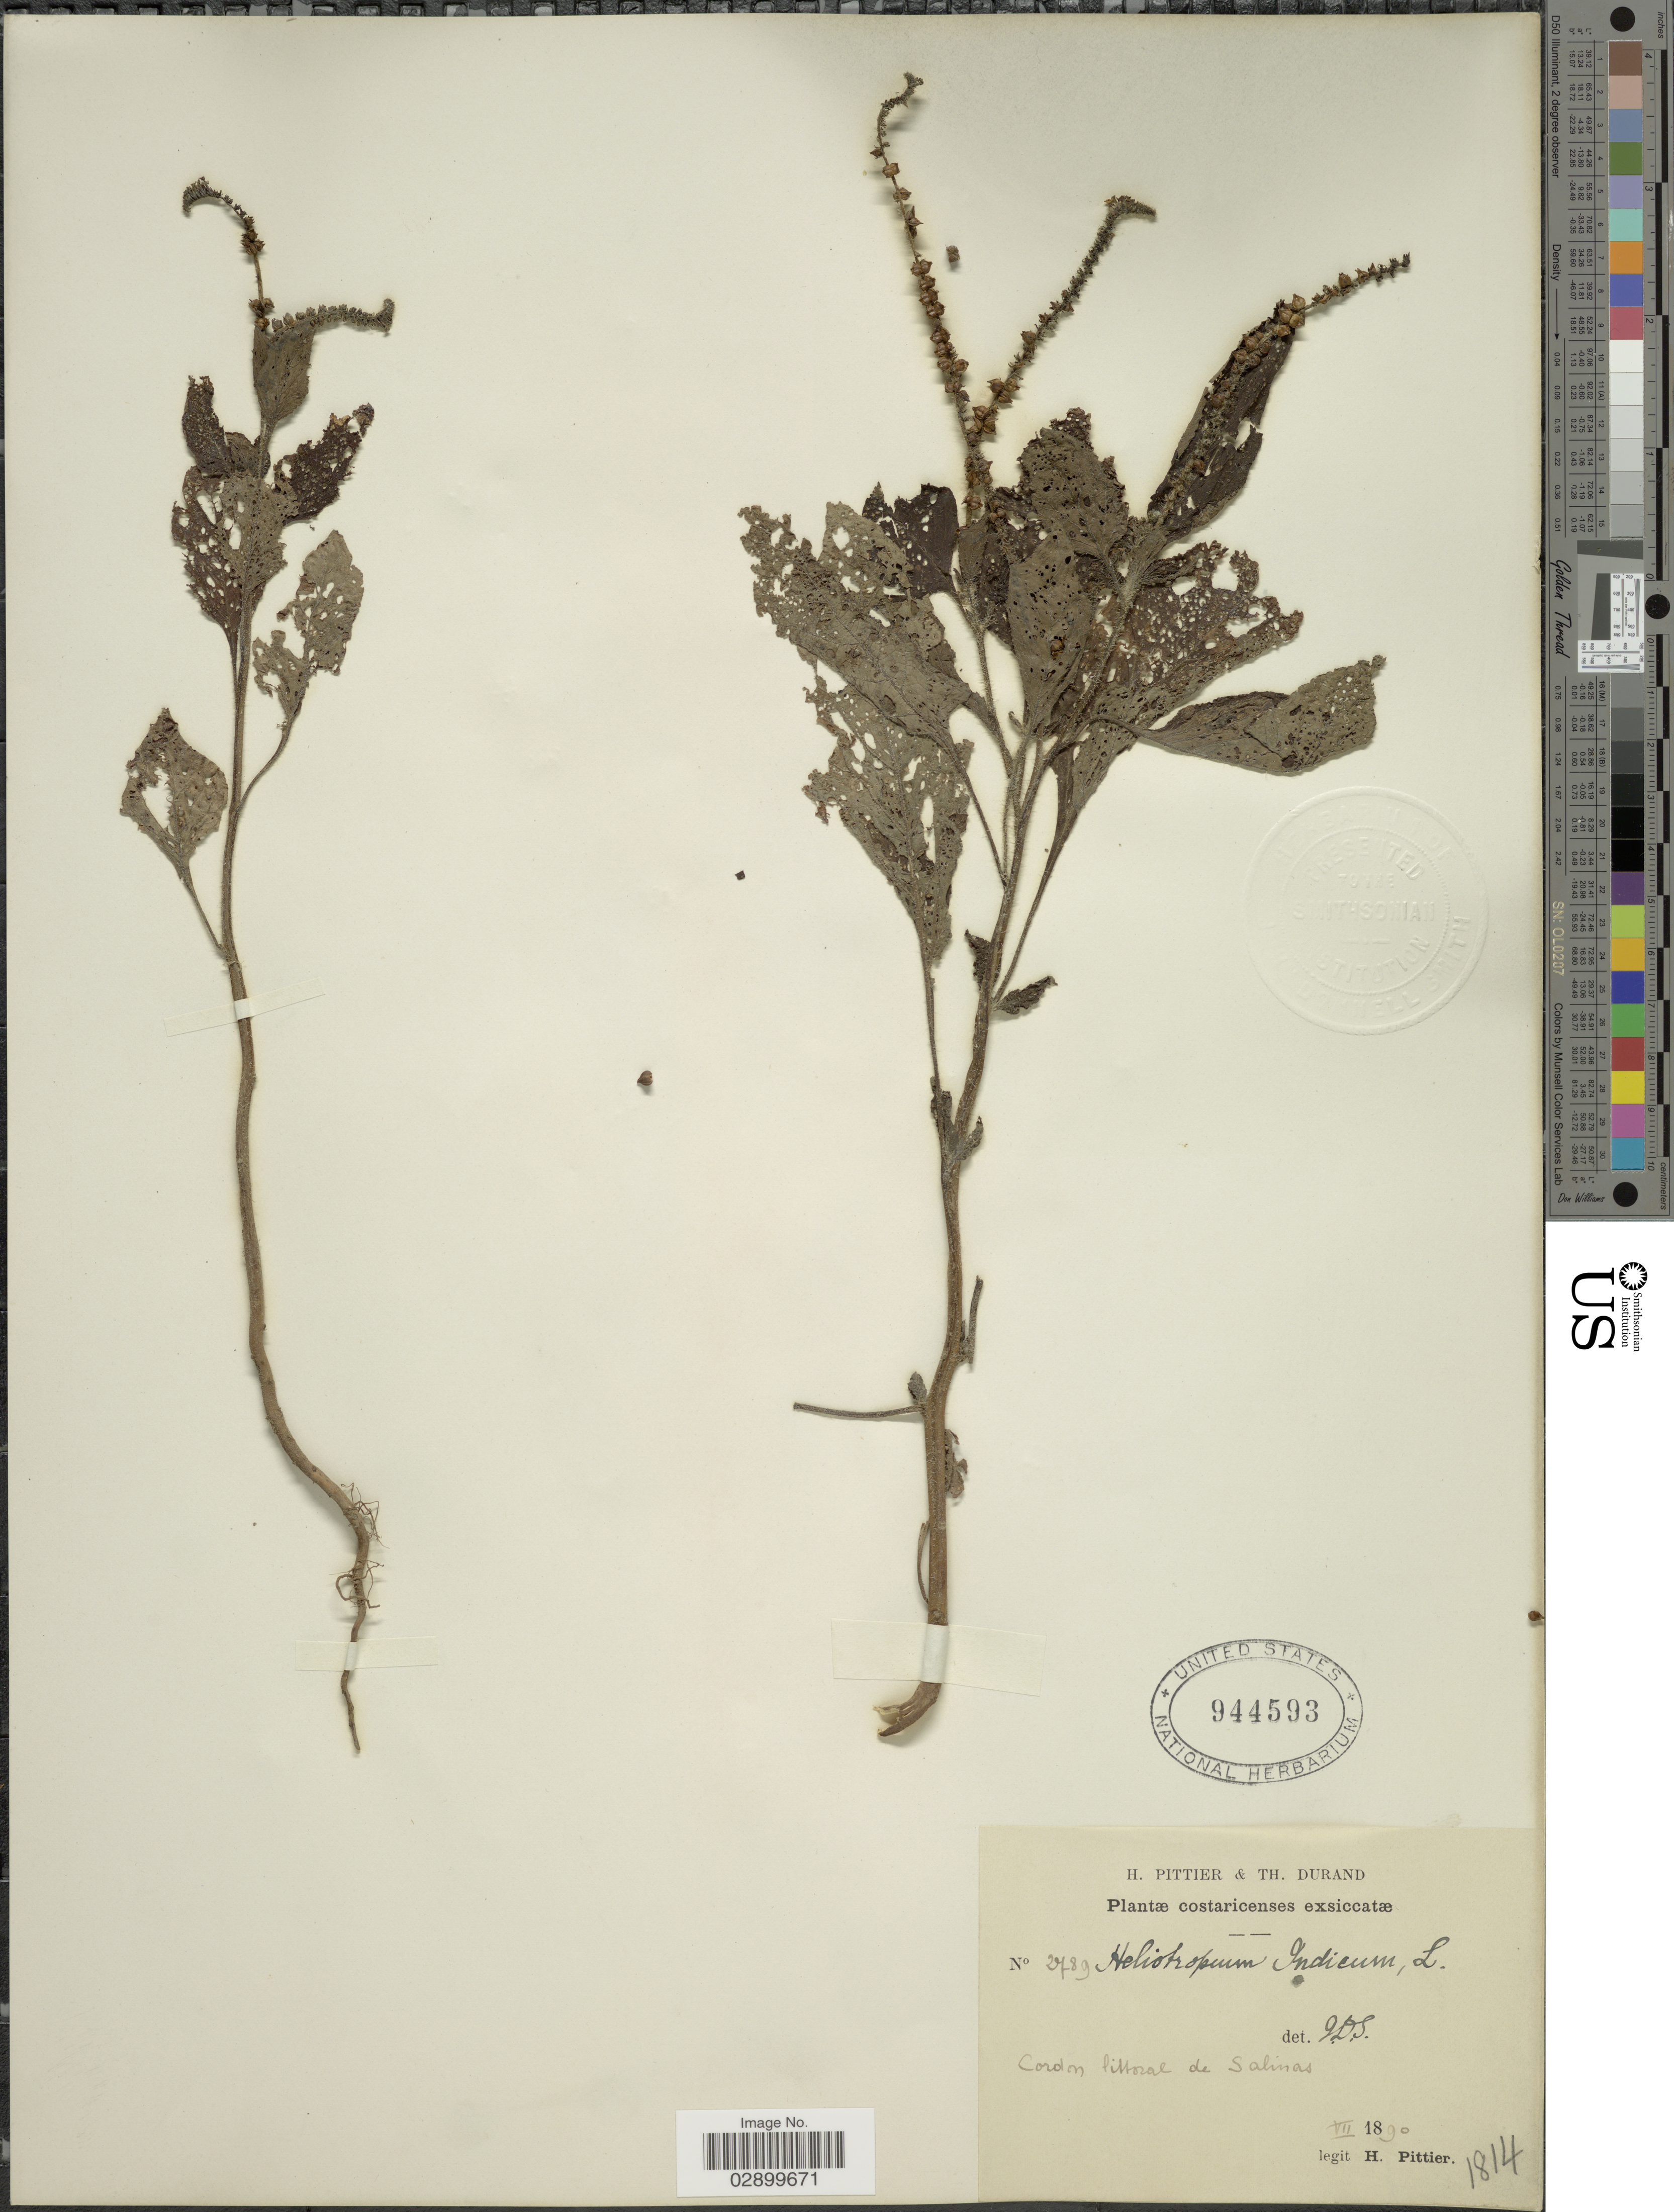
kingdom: Plantae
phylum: Tracheophyta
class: Magnoliopsida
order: Boraginales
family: Heliotropiaceae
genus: Heliotropium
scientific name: Heliotropium indicum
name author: L.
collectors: H. F. Pittier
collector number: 2789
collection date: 1890-07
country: Costa Rica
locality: Cord on littoral de Salinas.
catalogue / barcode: US 944593